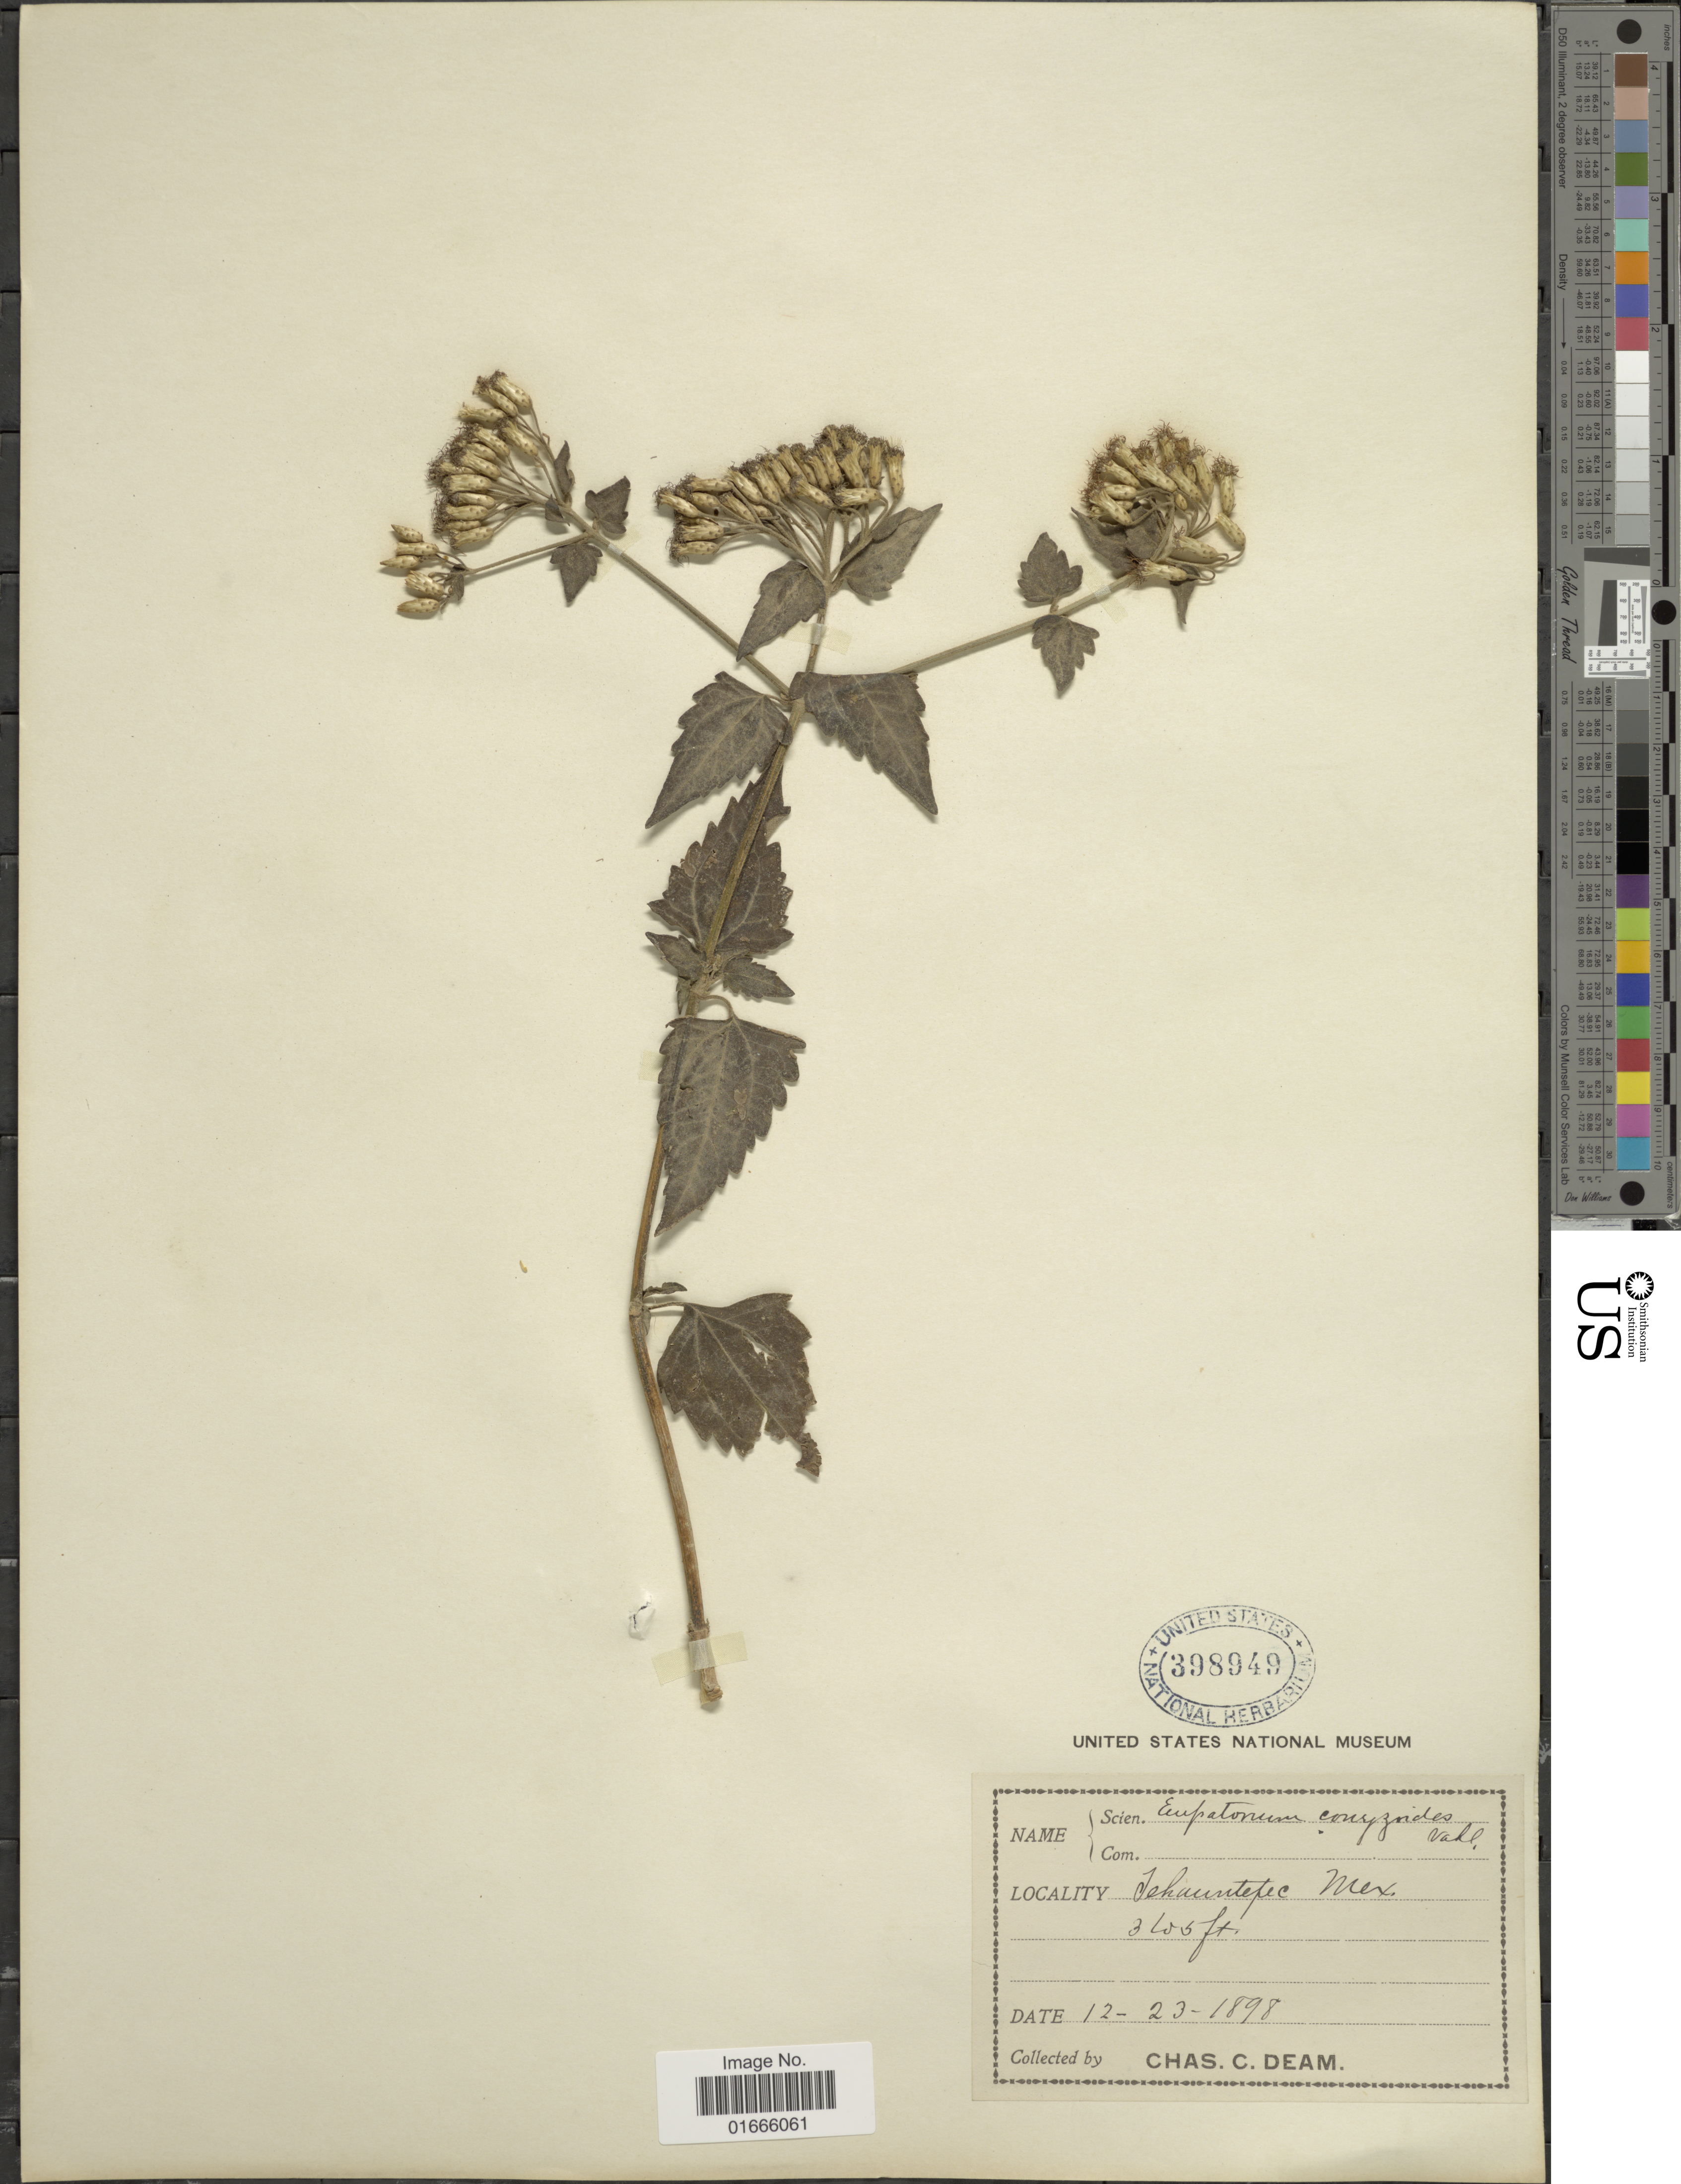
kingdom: Plantae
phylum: Tracheophyta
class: Magnoliopsida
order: Asterales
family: Asteraceae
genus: Chromolaena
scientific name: Chromolaena odorata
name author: (L.) R.M. King & H. Rob.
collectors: C. C. Deam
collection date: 1898-12-23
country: Mexico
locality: Tehauntepec, Mex. [interpreted]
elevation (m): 945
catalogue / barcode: US 398949